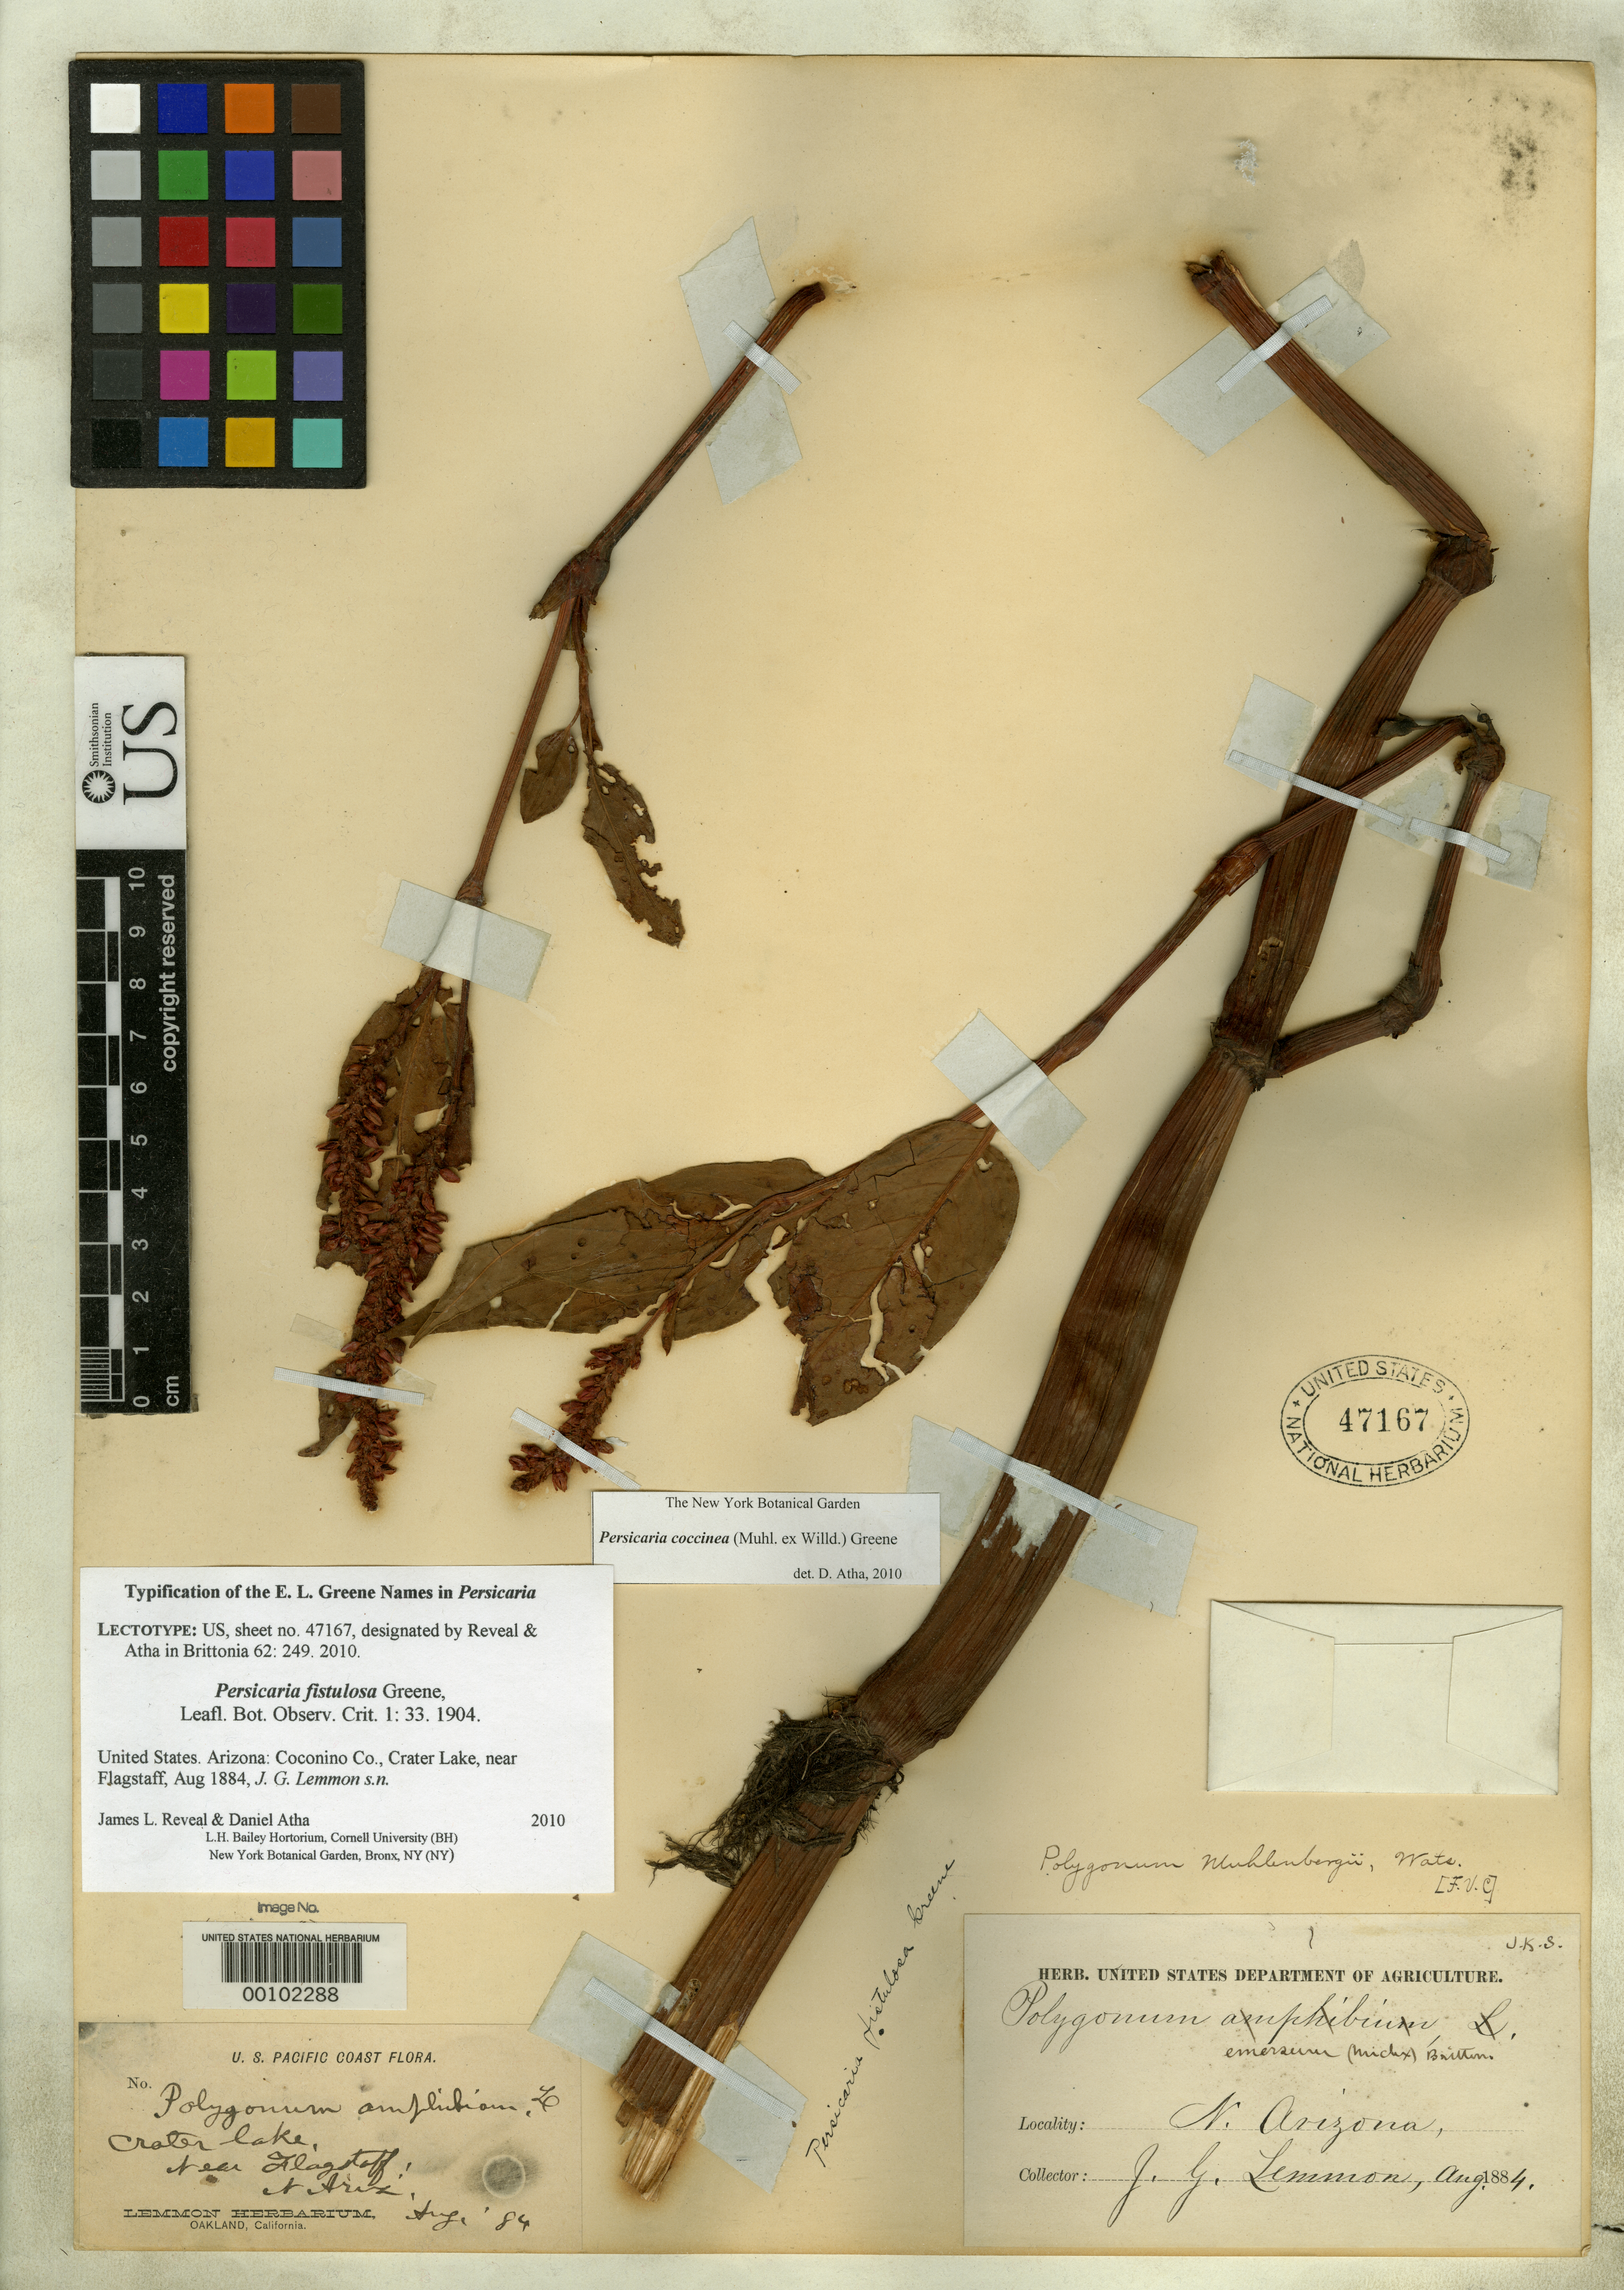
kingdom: Plantae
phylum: Tracheophyta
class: Magnoliopsida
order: Caryophyllales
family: Polygonaceae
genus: Persicaria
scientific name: Persicaria fistulosa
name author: Greene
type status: Lectotype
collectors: J. Lemmon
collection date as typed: Aug 1884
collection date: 1884-08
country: United States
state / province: Arizona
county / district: Coconino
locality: Crater Lake, near Flagstaff.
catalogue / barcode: US 47167